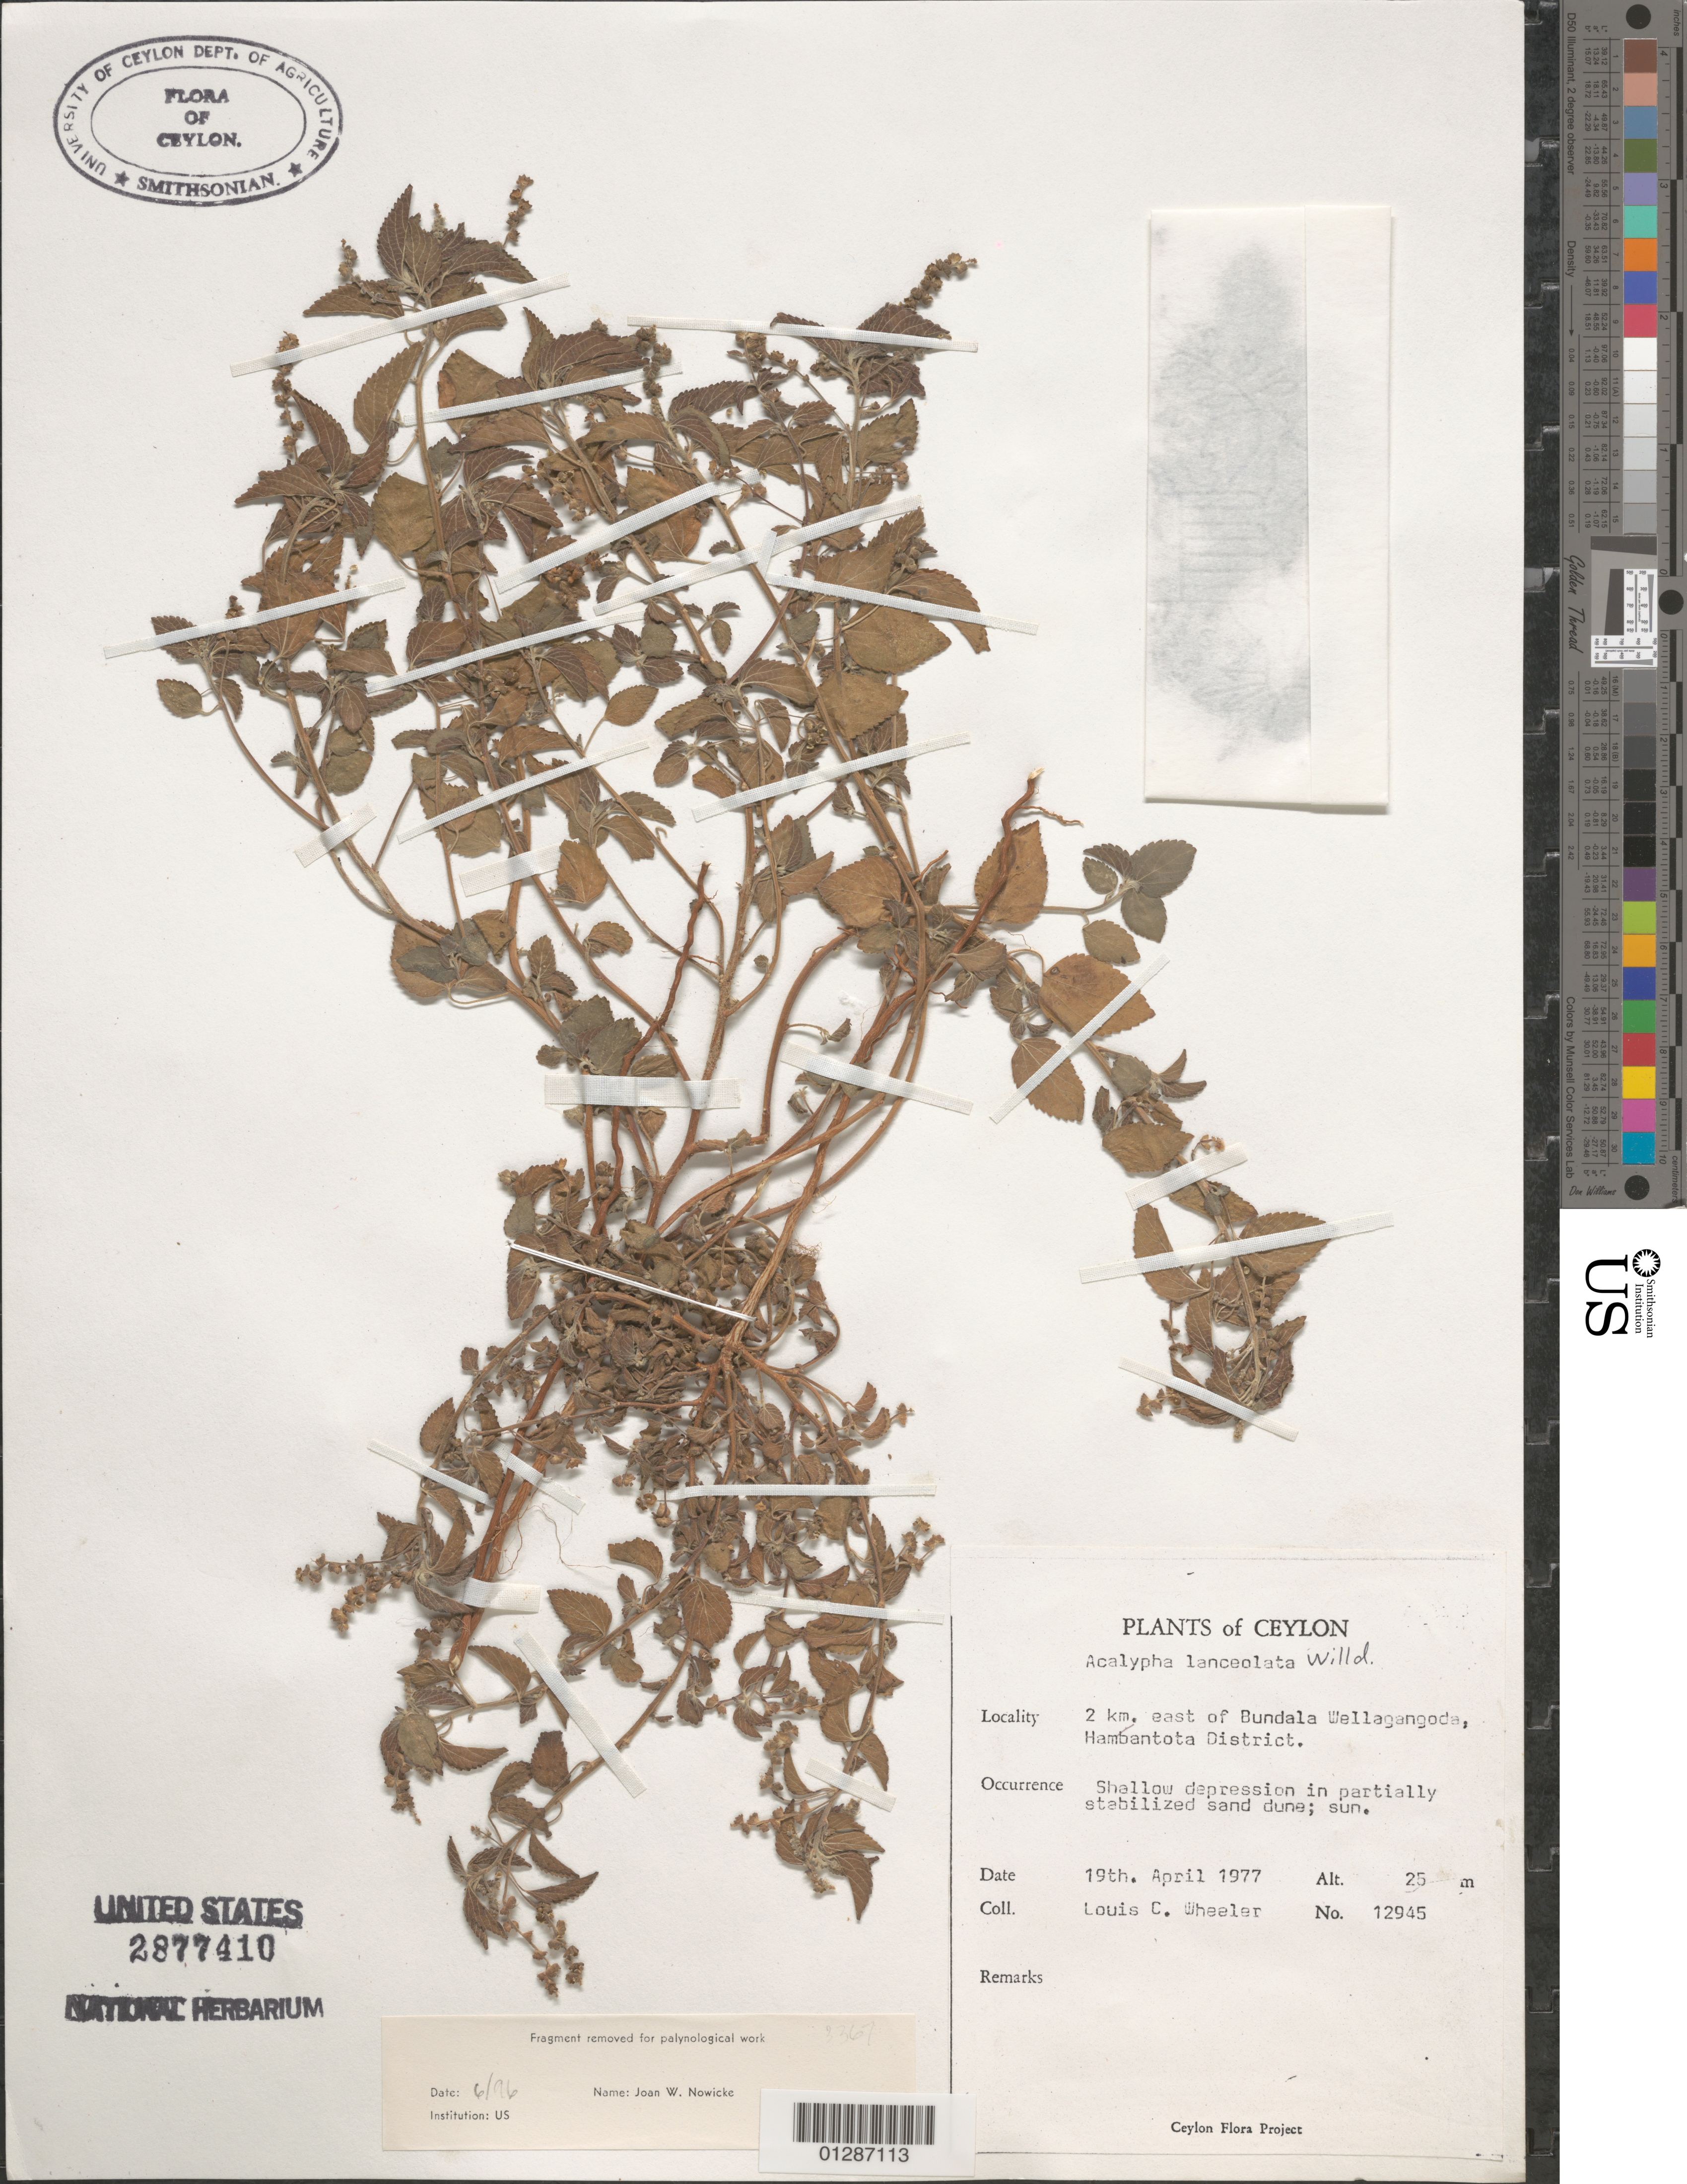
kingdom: Plantae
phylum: Tracheophyta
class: Magnoliopsida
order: Malpighiales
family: Euphorbiaceae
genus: Acalypha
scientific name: Acalypha lanceolata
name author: Willd.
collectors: L. C. Wheeler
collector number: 12945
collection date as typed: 19 Apr 1977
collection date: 1977-04-19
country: Sri Lanka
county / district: Hambantota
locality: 2 km E of Bundala Wellagangoda.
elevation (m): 25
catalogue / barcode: US 2877410